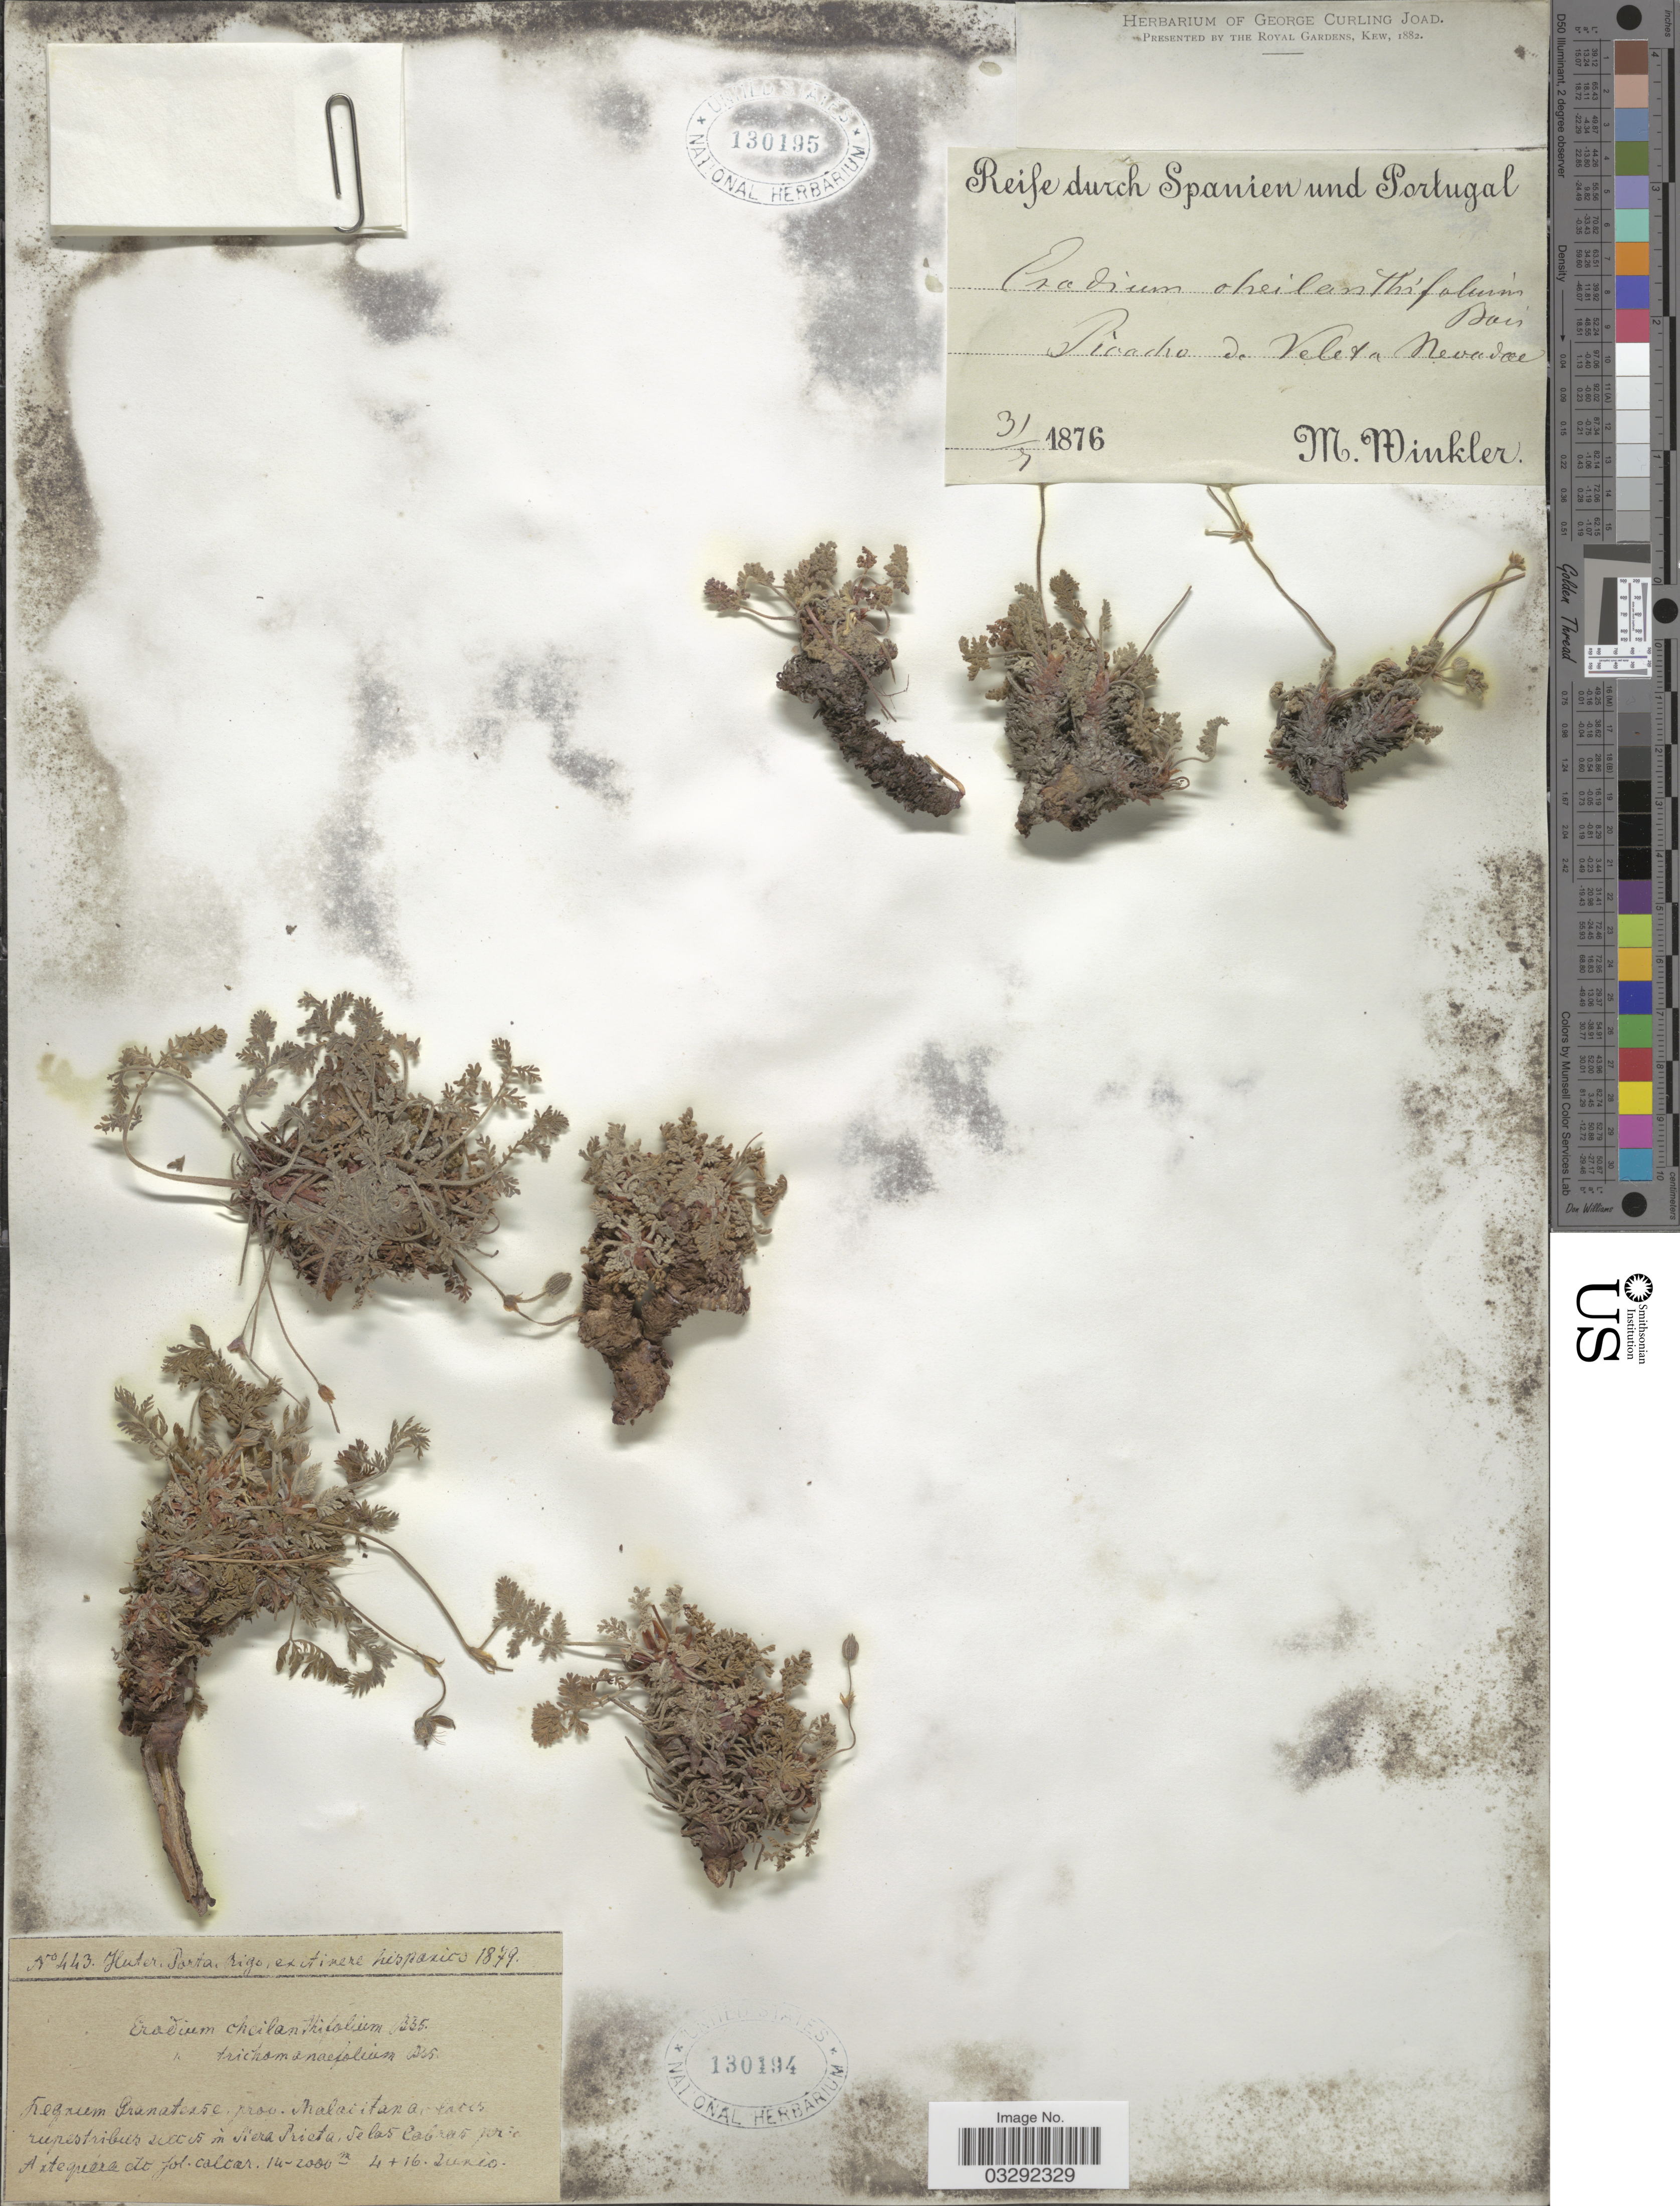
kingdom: Plantae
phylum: Tracheophyta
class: Magnoliopsida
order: Geraniales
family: Geraniaceae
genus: Erodium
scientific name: Erodium cheilanthifolium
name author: Boiss.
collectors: M. Winkler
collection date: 1876-07-31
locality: Spanien und Portugal. Picacho de Veleta Nevadae [interpreted].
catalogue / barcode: US 130195-2